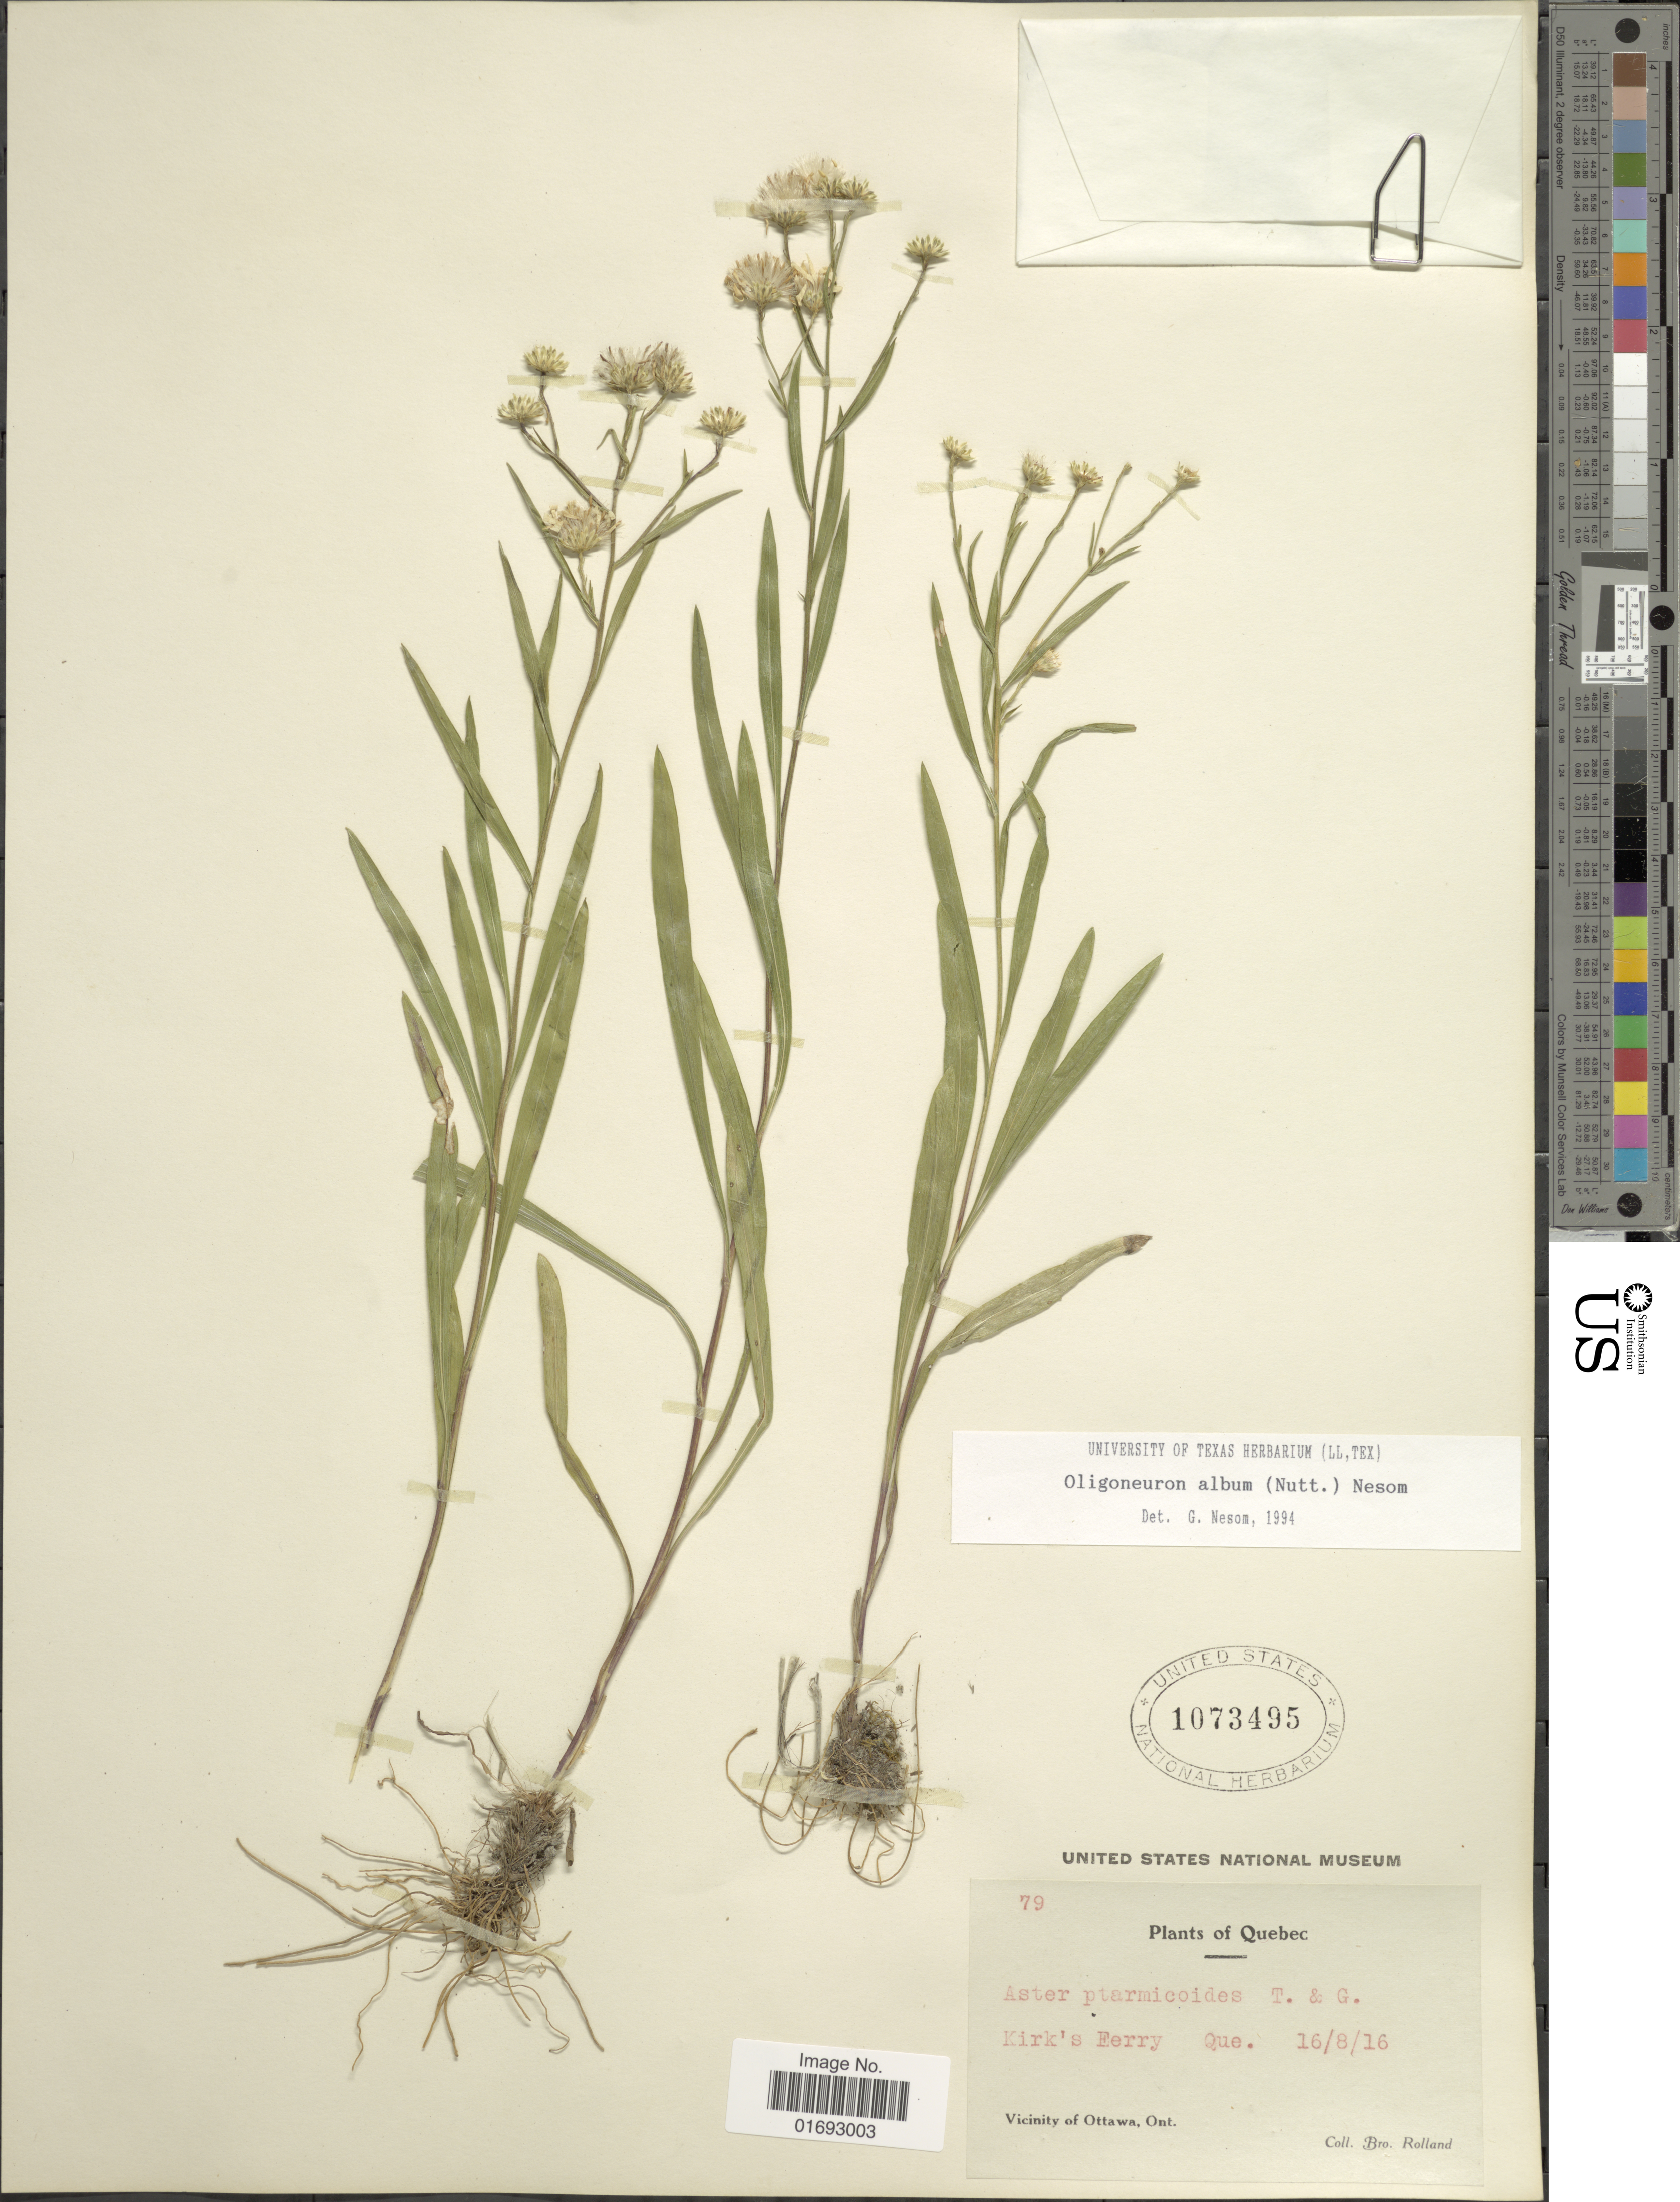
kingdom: Plantae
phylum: Tracheophyta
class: Magnoliopsida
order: Asterales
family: Asteraceae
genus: Oligoneuron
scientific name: Oligoneuron album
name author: (Nutt.) G.L. Nesom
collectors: B. Rolland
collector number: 79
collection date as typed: Transcribed d/m/y: 16/8/16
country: Canada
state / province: Quebec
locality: Kirk's Ferry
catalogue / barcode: US 1073495